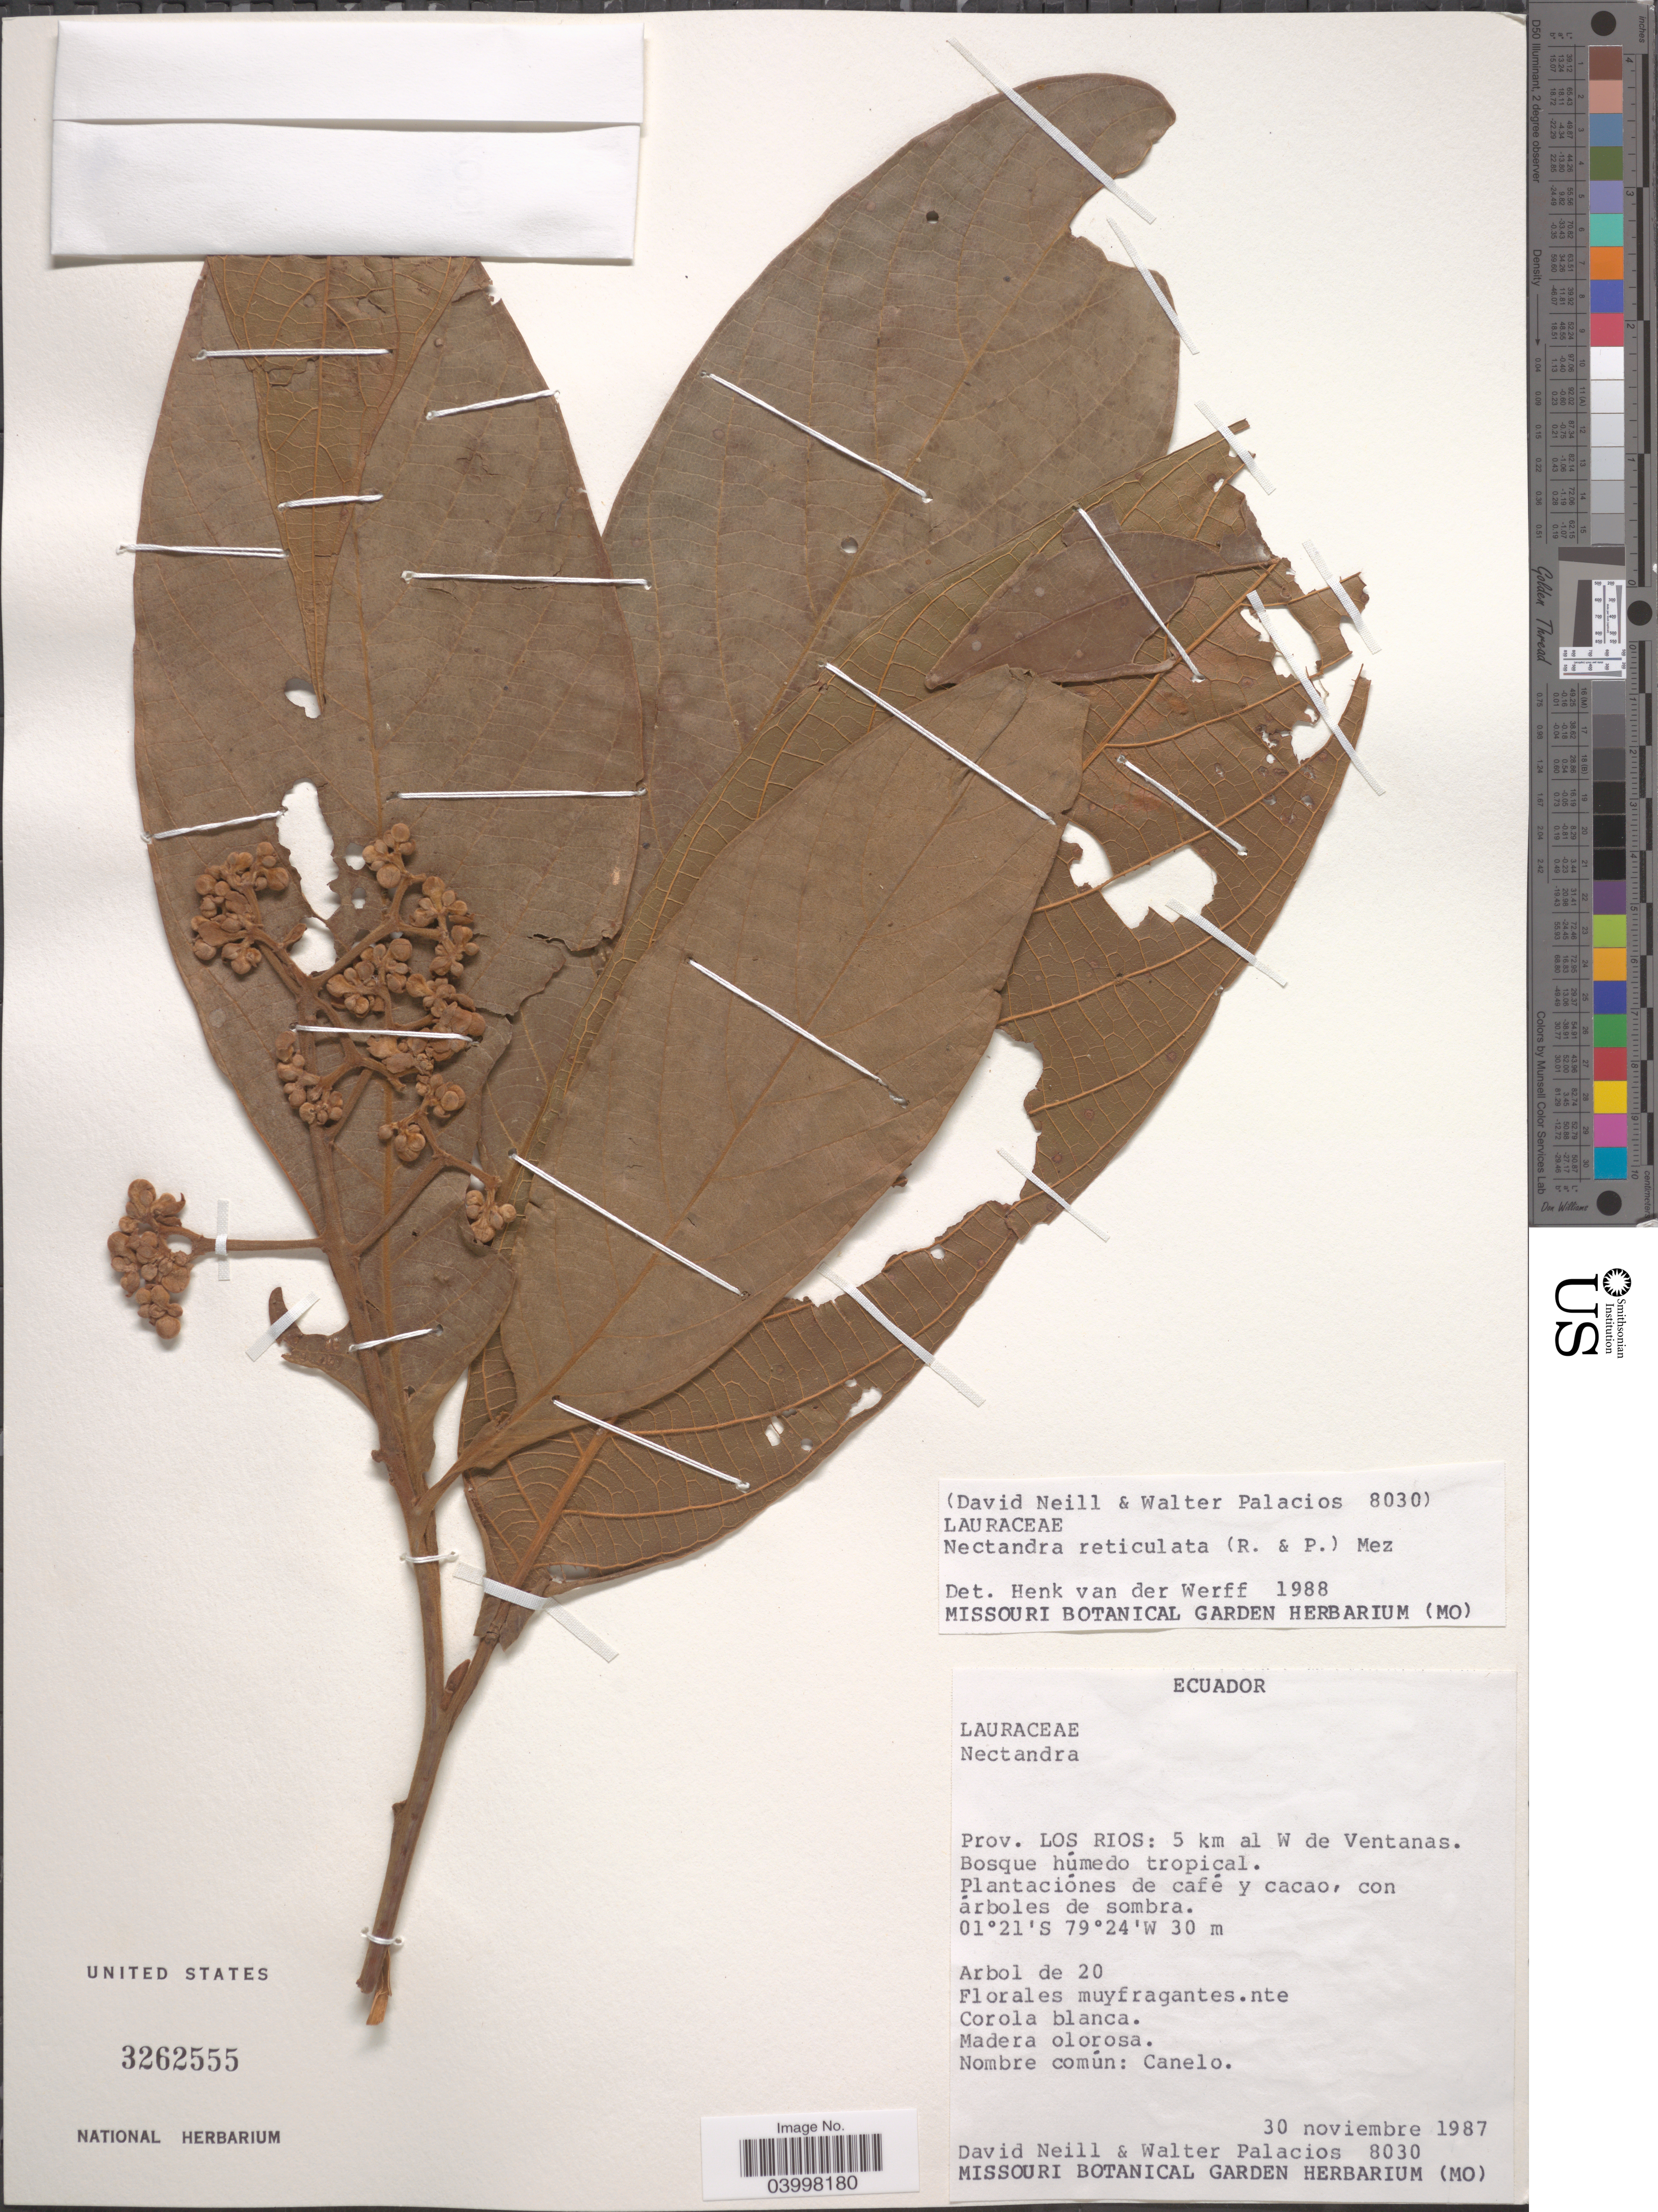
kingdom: Plantae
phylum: Tracheophyta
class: Magnoliopsida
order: Laurales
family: Lauraceae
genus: Nectandra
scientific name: Nectandra reticulata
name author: (Ruiz & Pav.) Mez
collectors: D. Neill & W. Palacios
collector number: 8030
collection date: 1987-11-30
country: Ecuador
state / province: Los Ríos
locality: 5 km al W de Ventanas.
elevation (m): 30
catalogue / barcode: US 3262555